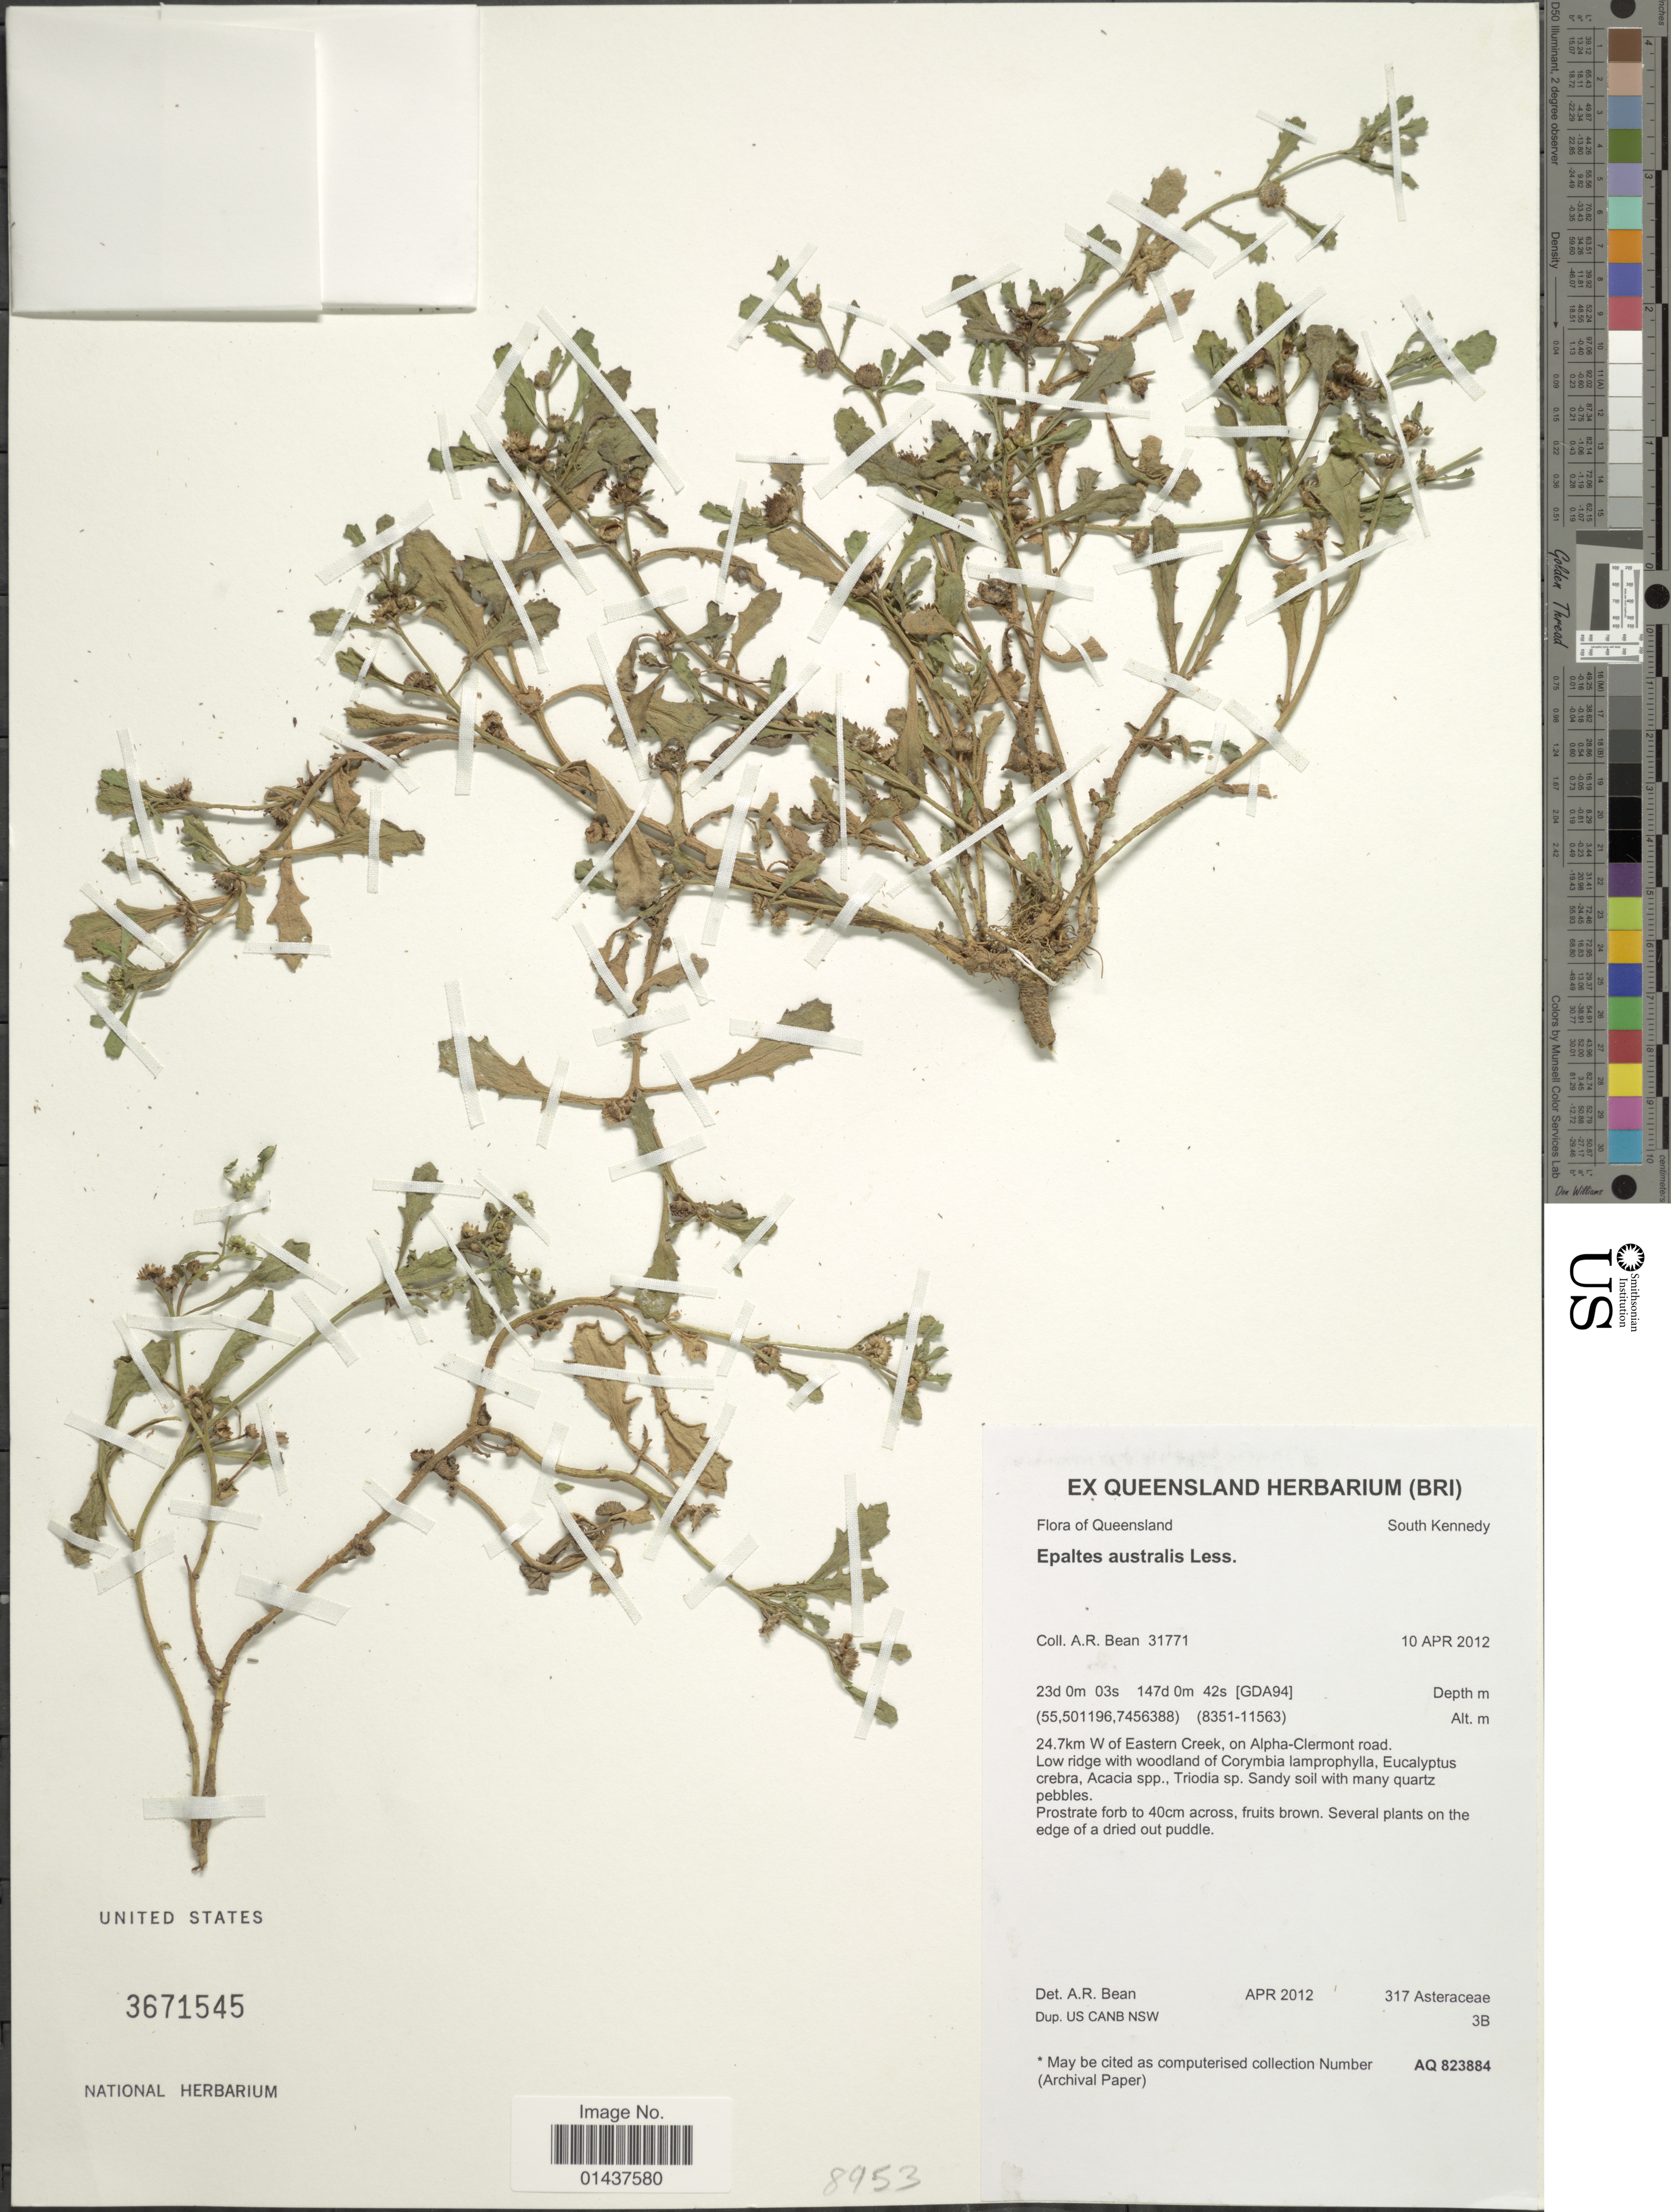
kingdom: Plantae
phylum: Tracheophyta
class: Magnoliopsida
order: Asterales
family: Asteraceae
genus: Epaltes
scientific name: Epaltes australis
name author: Less.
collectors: A. R. Bean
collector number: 31771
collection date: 2012-04-10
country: Australia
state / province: Queensland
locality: South Kennedy, 24.7km W of Eastern Creek, on Alpha-Clermont road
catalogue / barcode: US 3671545